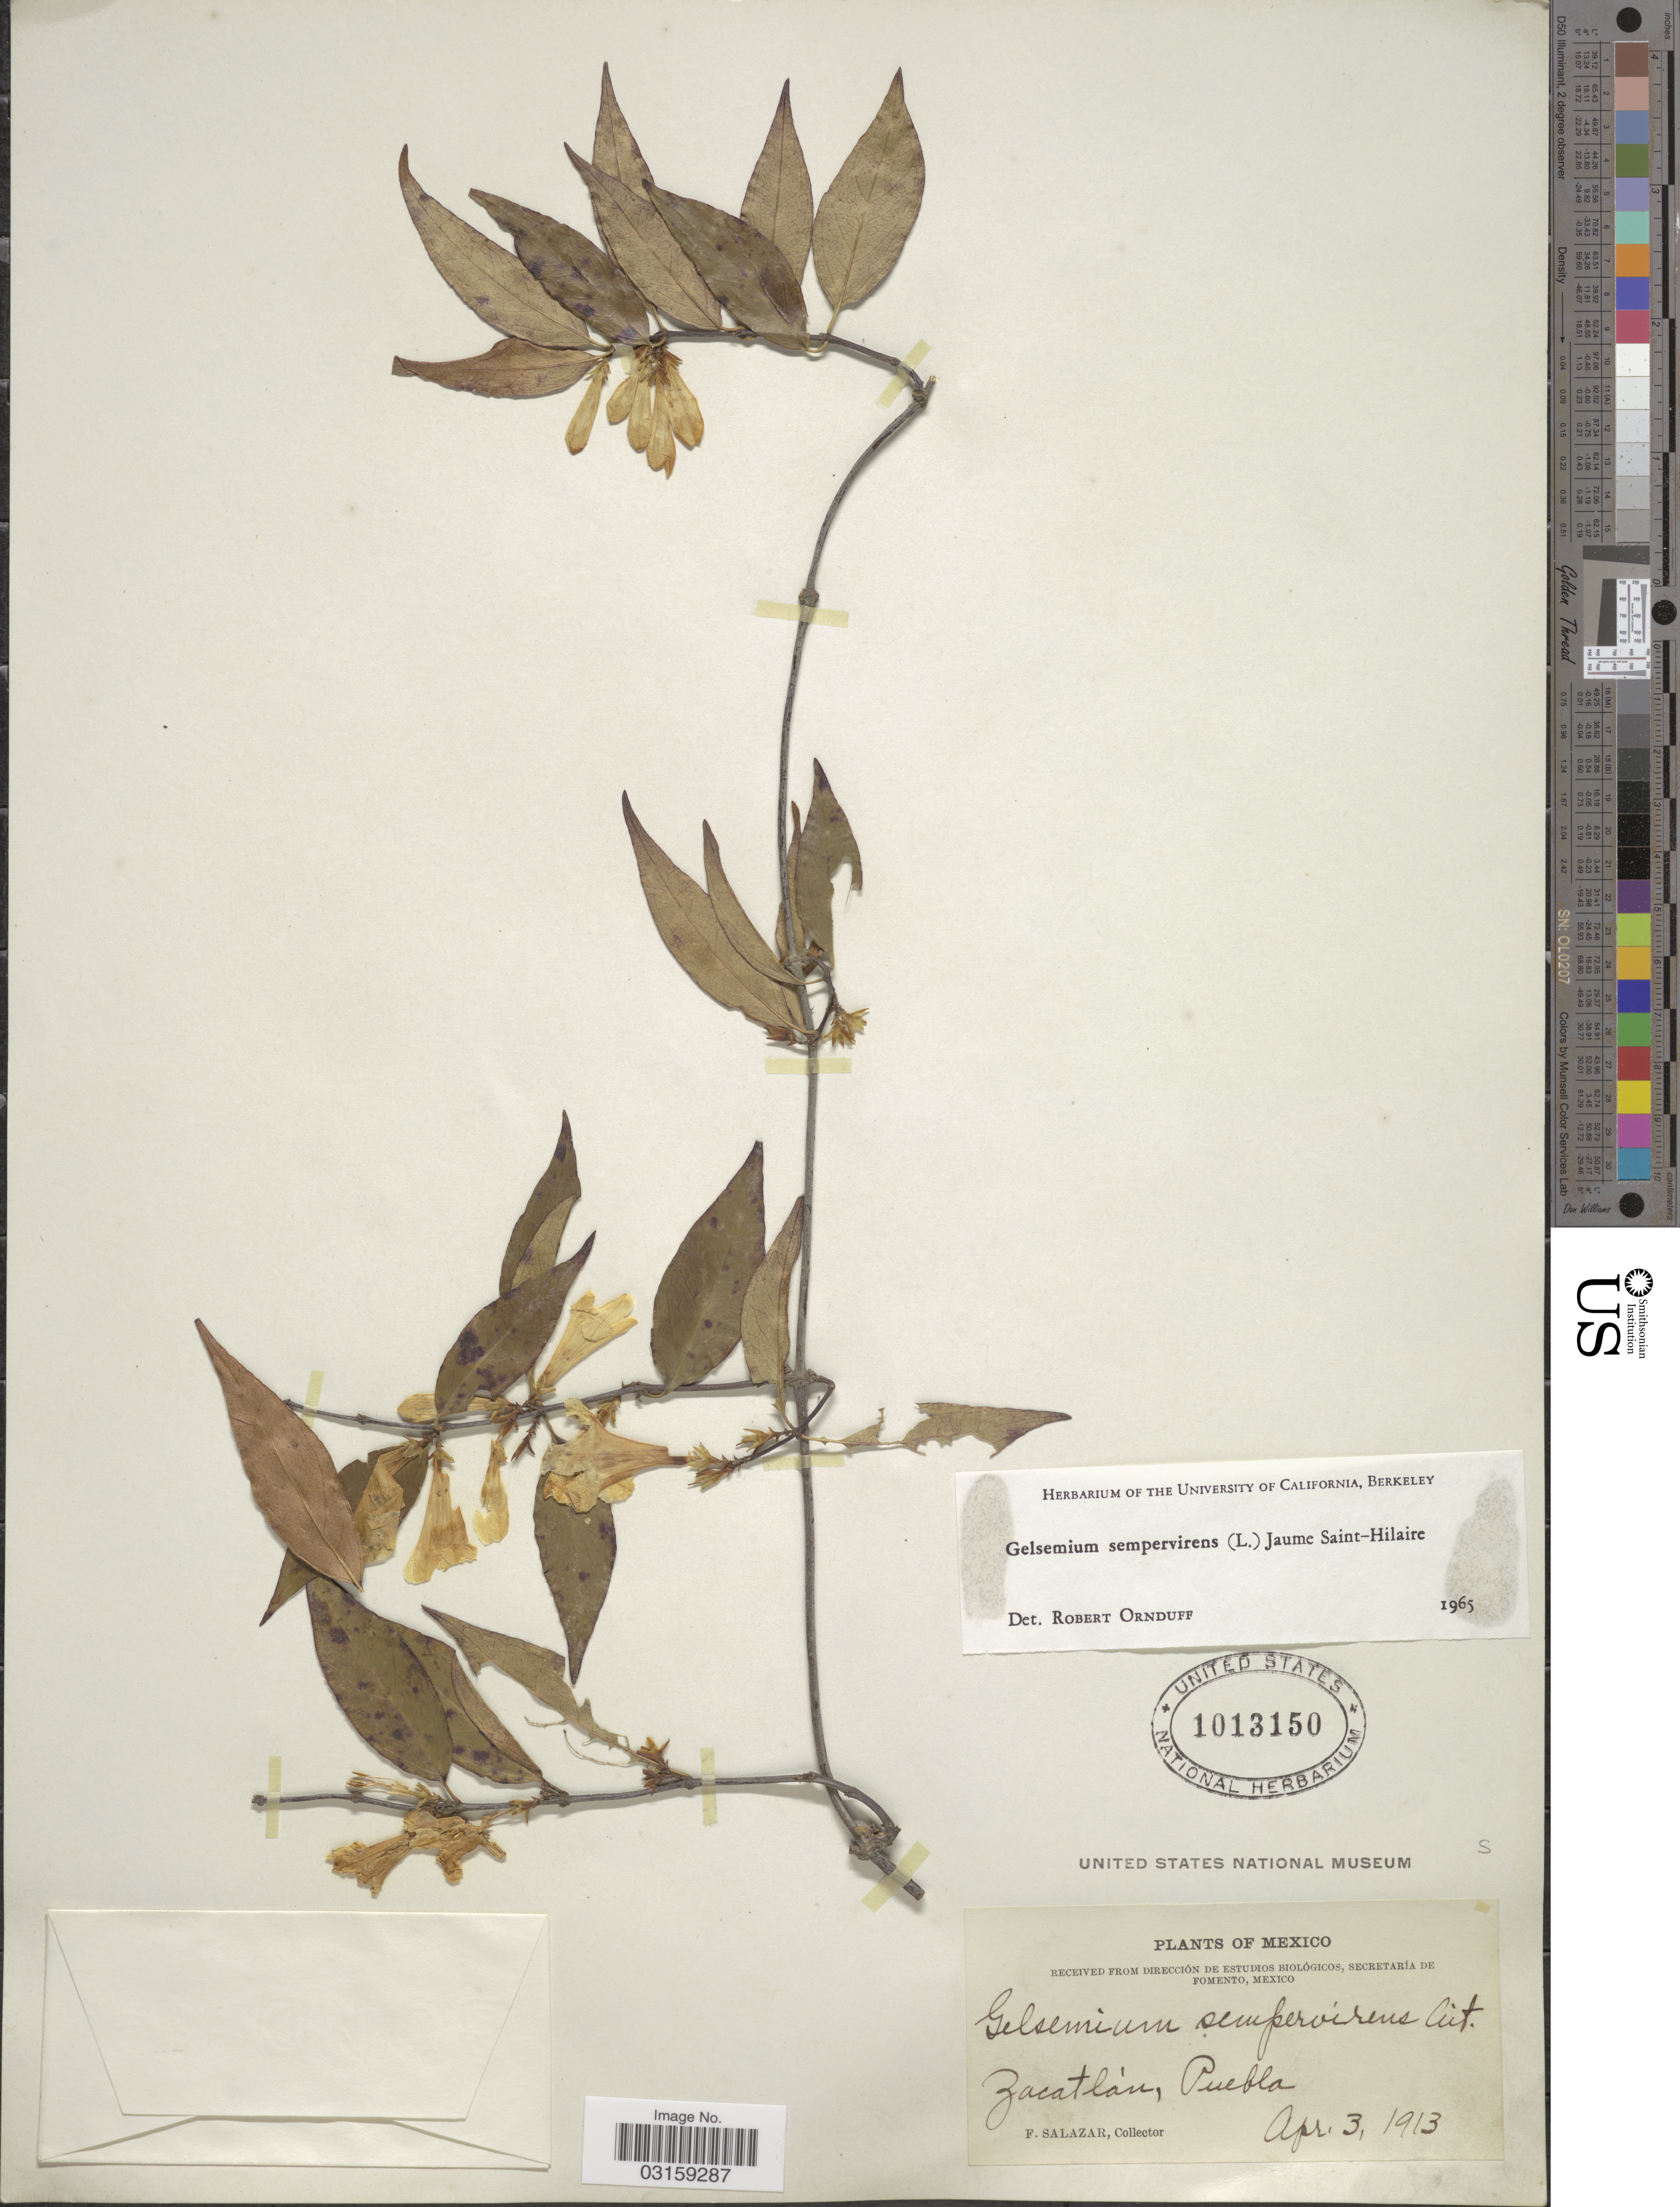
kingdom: Plantae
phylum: Tracheophyta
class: Magnoliopsida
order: Gentianales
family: Gelsemiaceae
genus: Gelsemium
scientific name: Gelsemium sempervirens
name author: (L.) J. St.-Hil.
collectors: F. Salazar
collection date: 1913-04-03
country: Mexico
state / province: Puebla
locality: Zacatlán.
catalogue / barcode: US 1013150